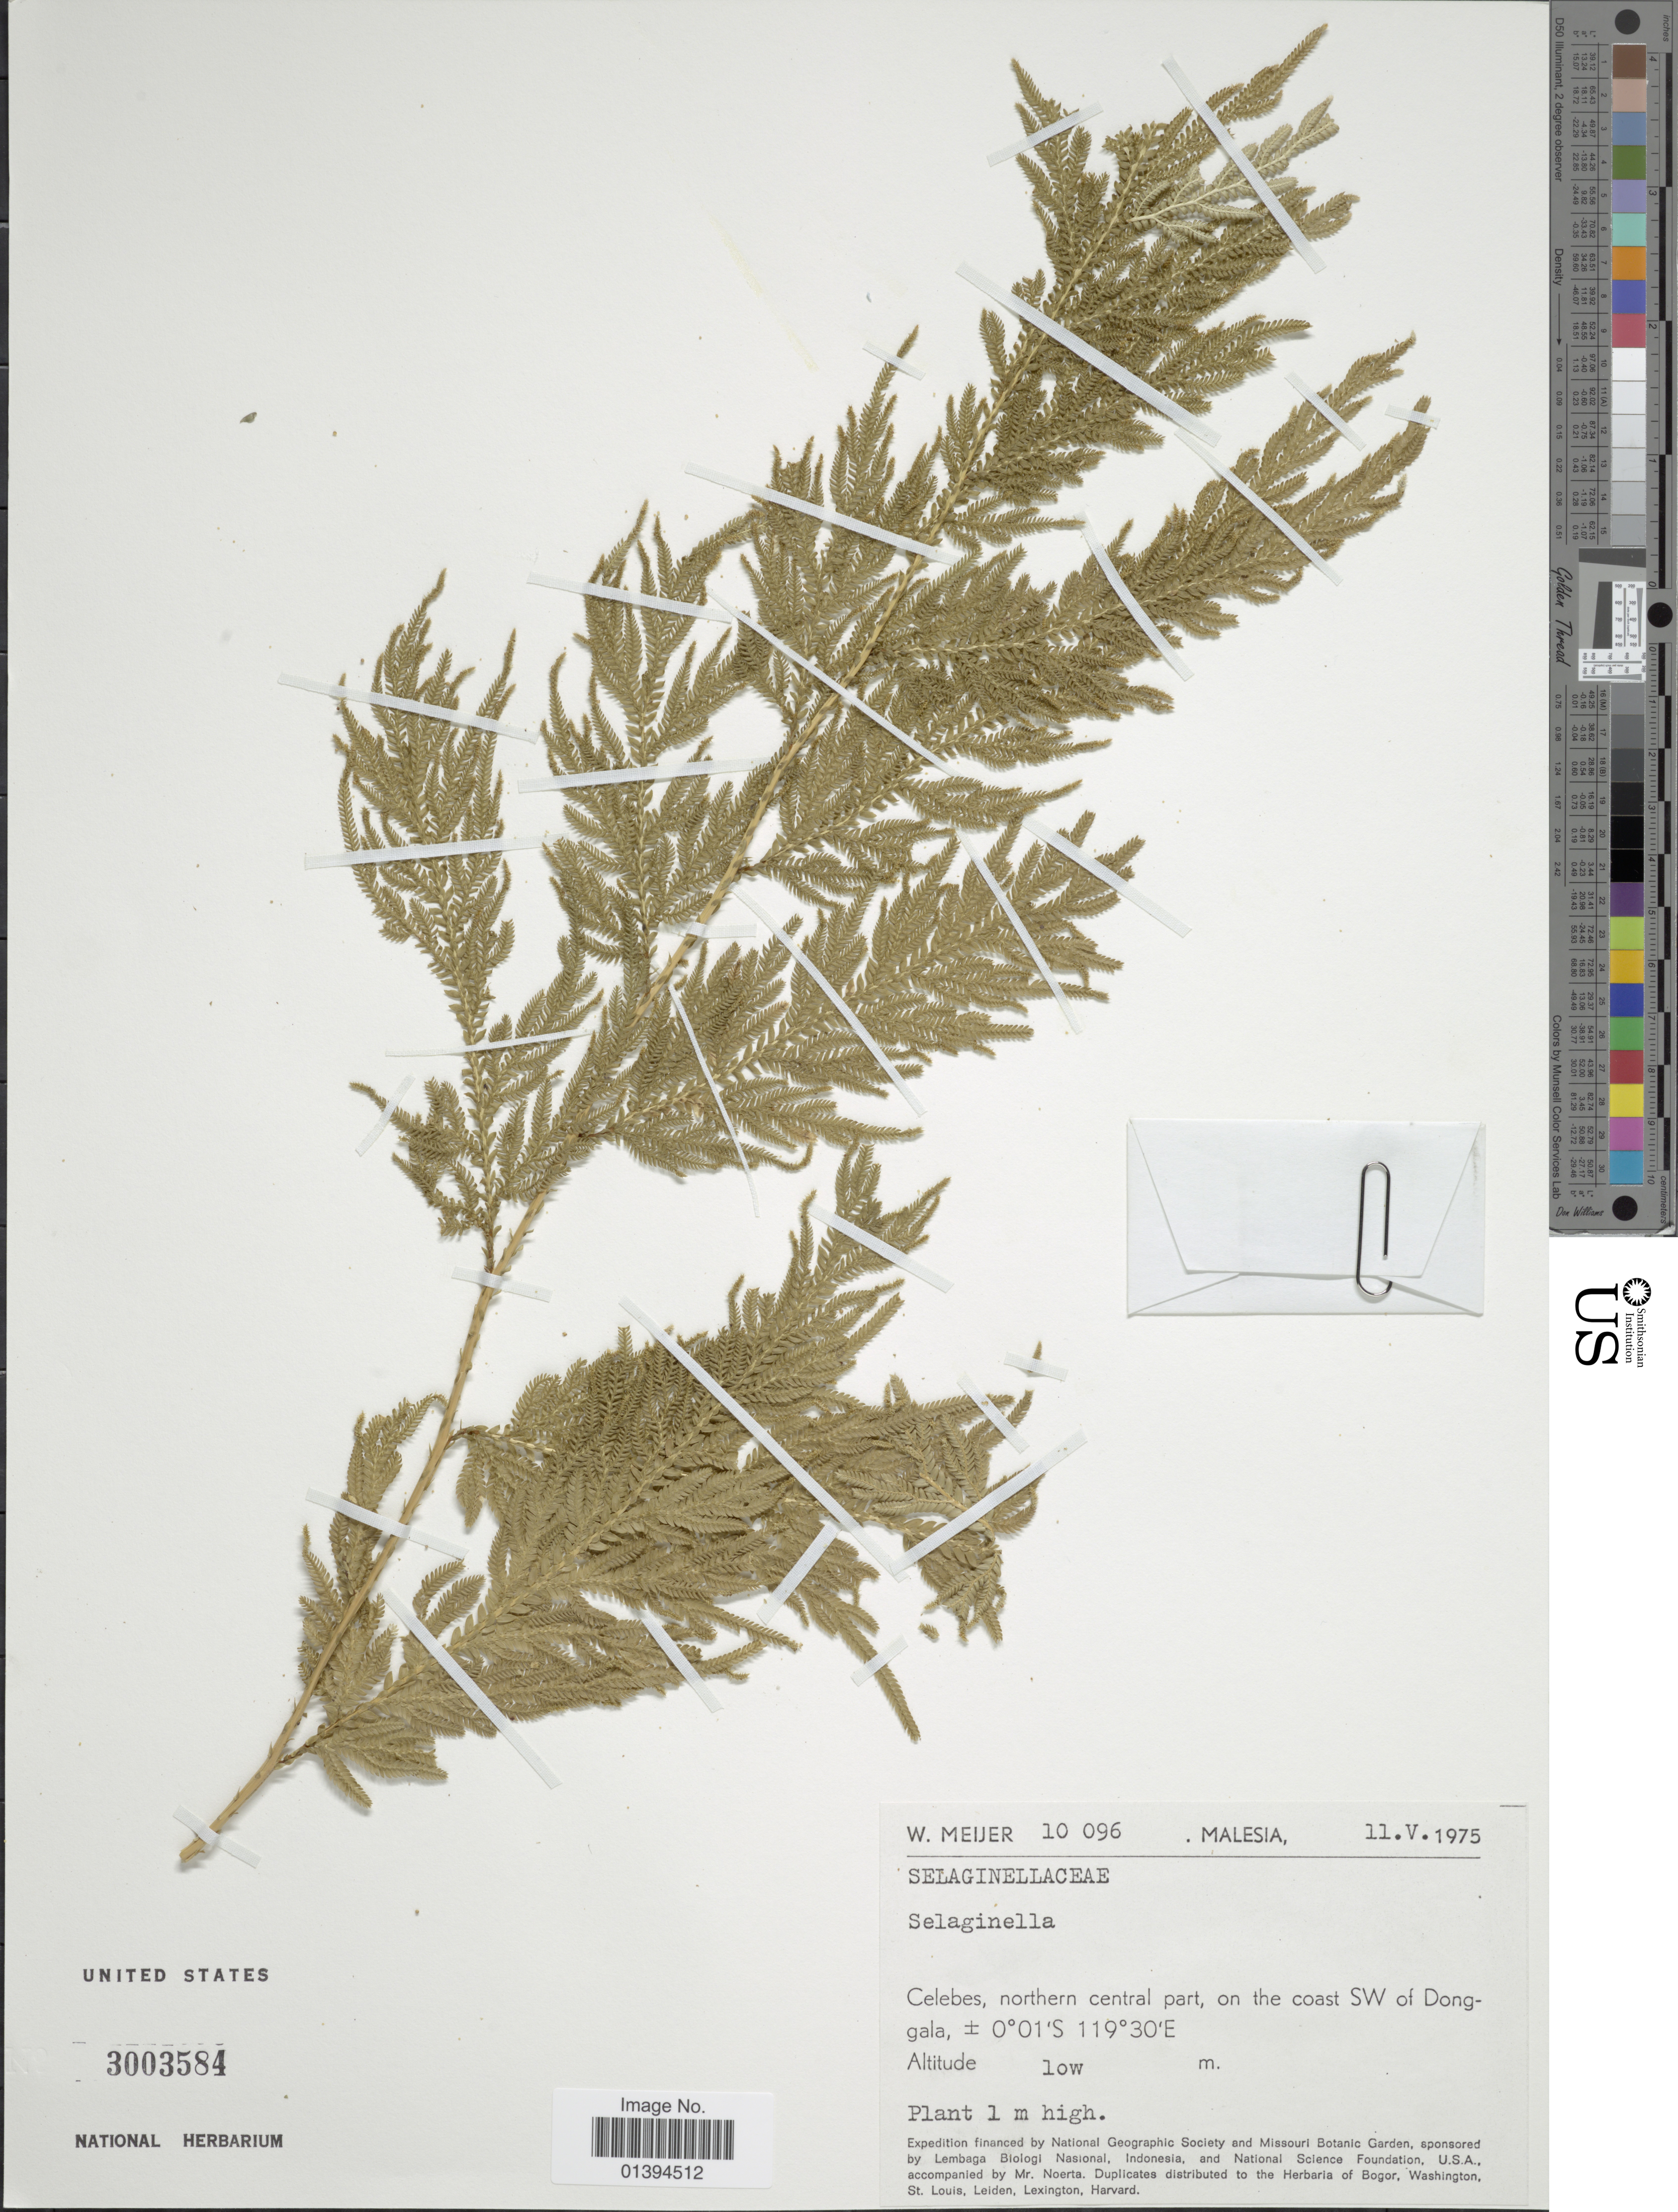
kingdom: Plantae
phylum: Tracheophyta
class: Lycopodiopsida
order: Selaginellales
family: Selaginellaceae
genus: Selaginella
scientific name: Selaginella sp.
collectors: W. Meijer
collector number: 10096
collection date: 1975-05-11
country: Malaysia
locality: Malesia, Celebes, northern central part, on the coast SW of Dongala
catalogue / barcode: US 3003584